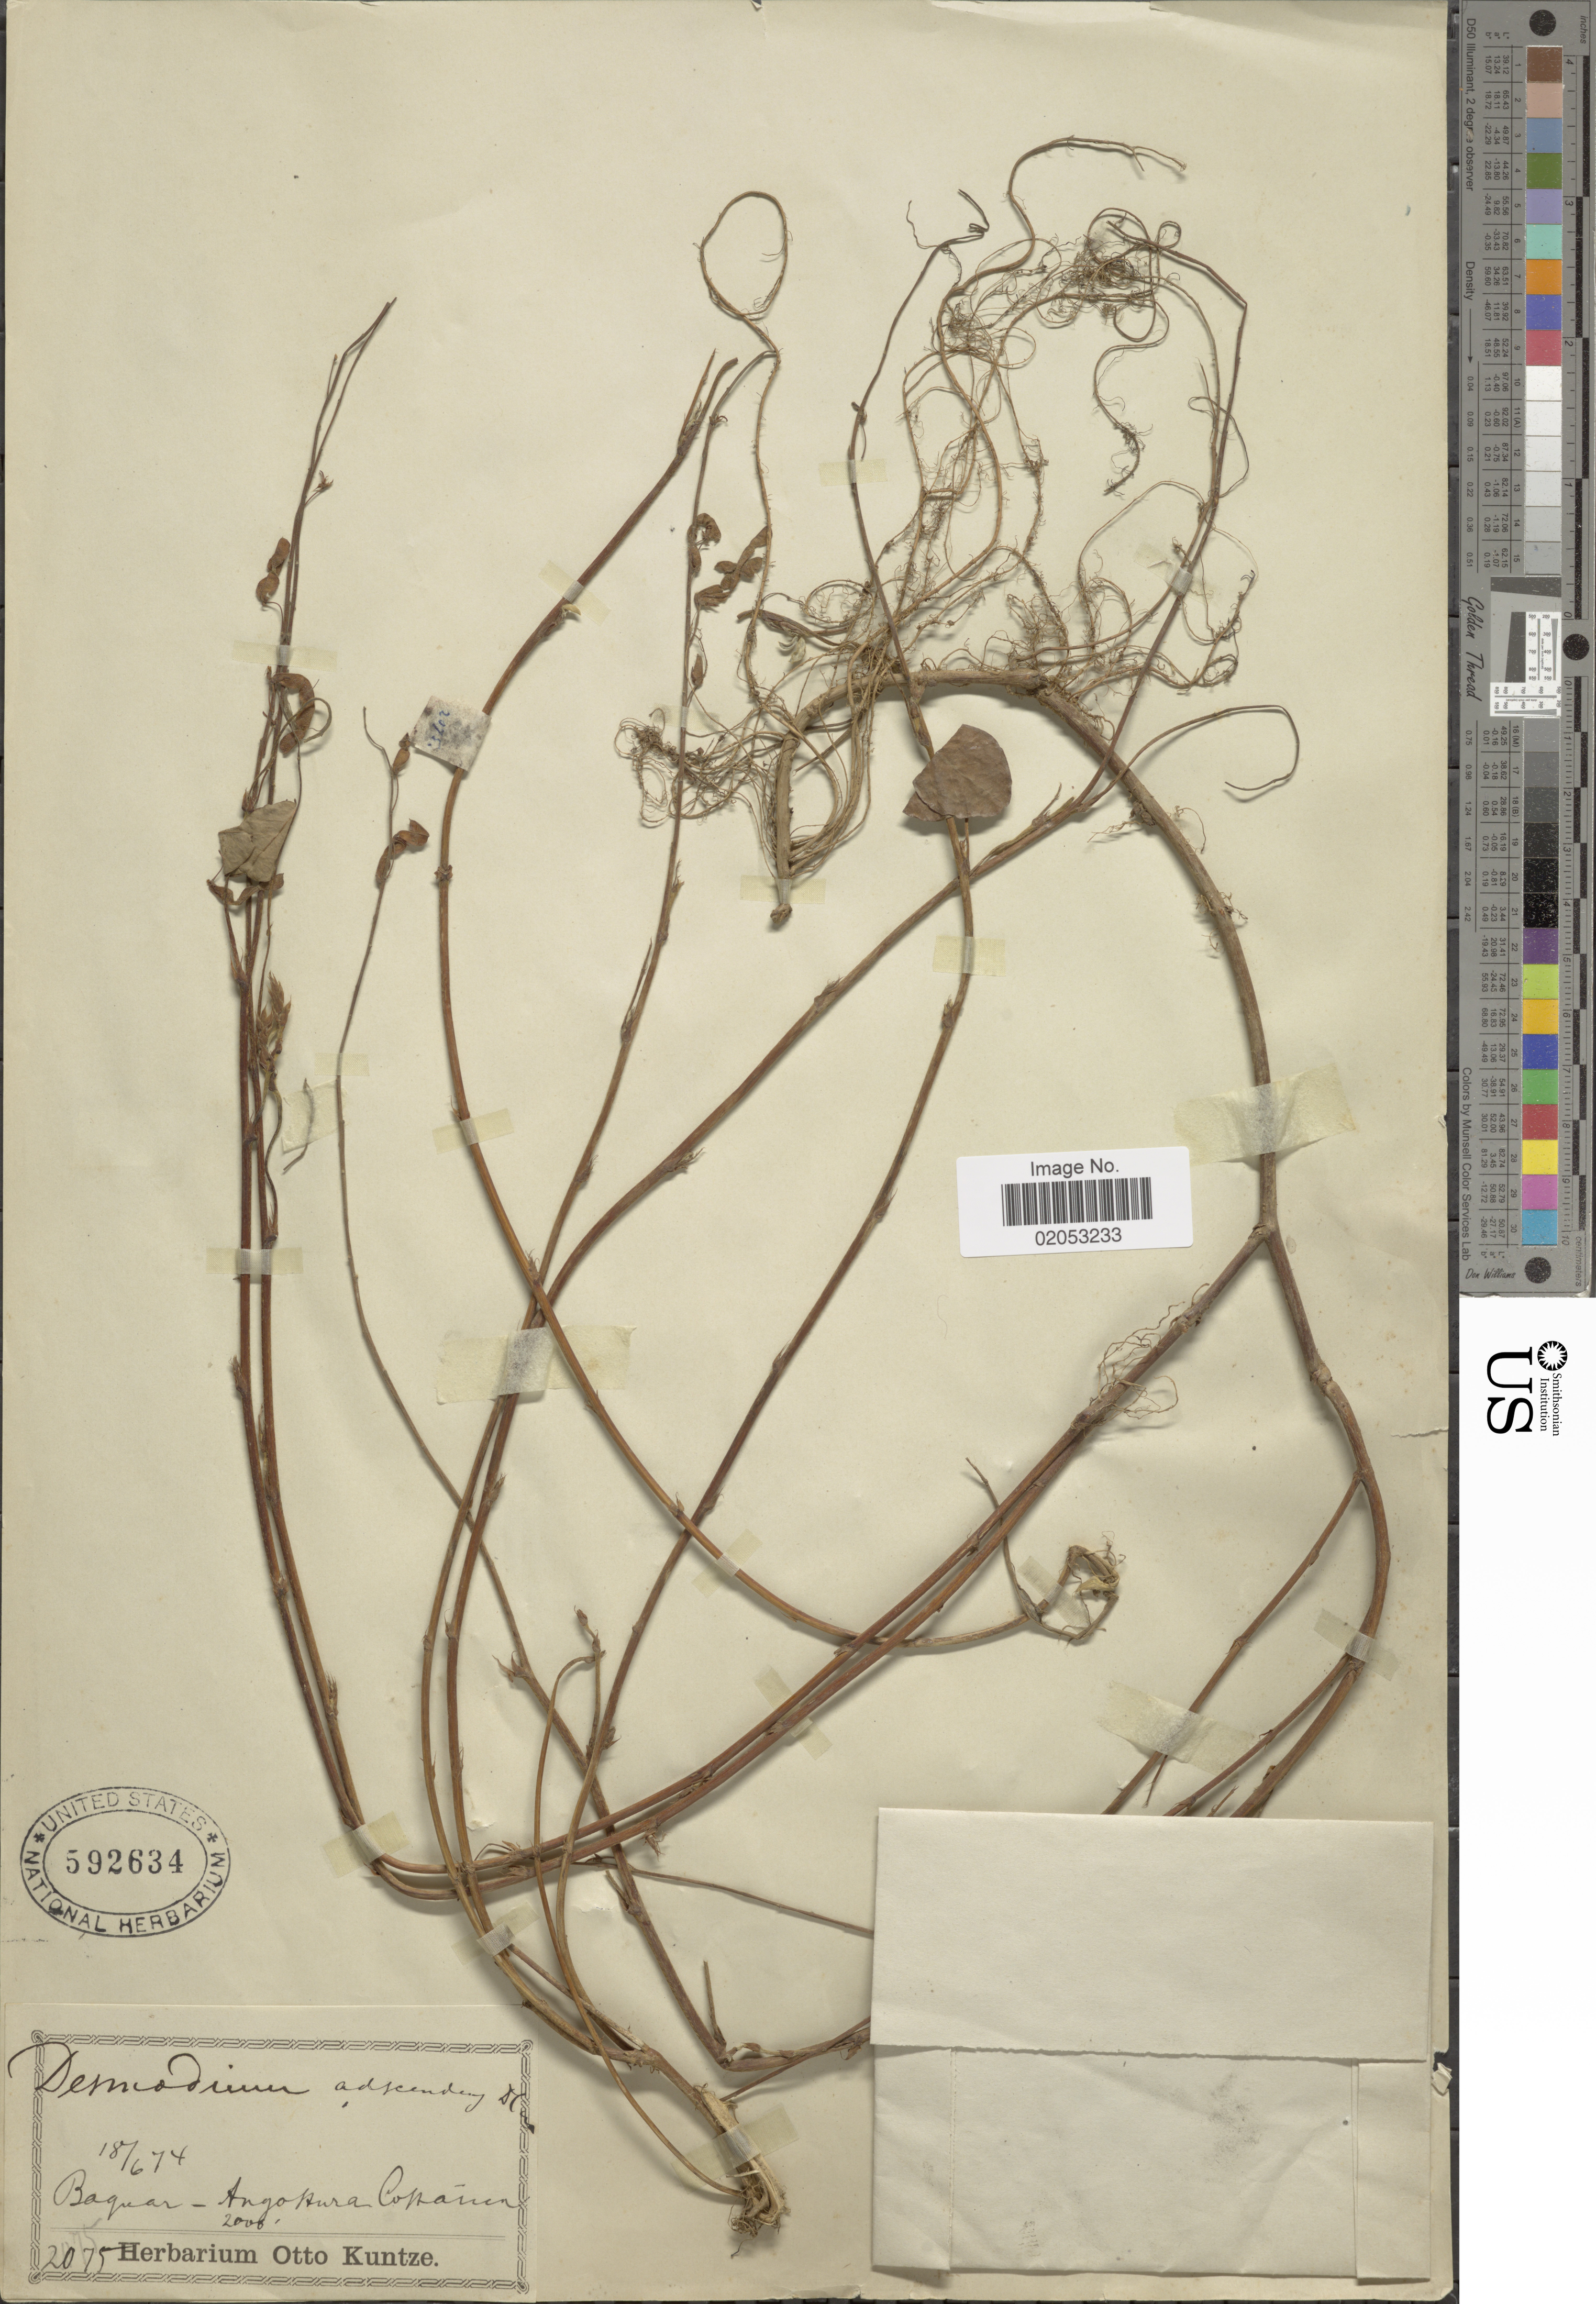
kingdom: Plantae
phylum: Tracheophyta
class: Magnoliopsida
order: Fabales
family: Fabaceae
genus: Grona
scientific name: Grona adscendens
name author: (Sw.) H. Ohashi & K. Ohashi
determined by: Strong, Mark T., (BOT), Smithsonian Institution - National Museum of Natural History (UNITED STATES)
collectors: ex herb. Otto Kuntze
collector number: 2075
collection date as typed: Transcribed d/m/y: 18/6/74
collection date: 1874-06-18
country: Costa Rica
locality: Baquar-Angostura Costarica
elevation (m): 610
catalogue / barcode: US 592634